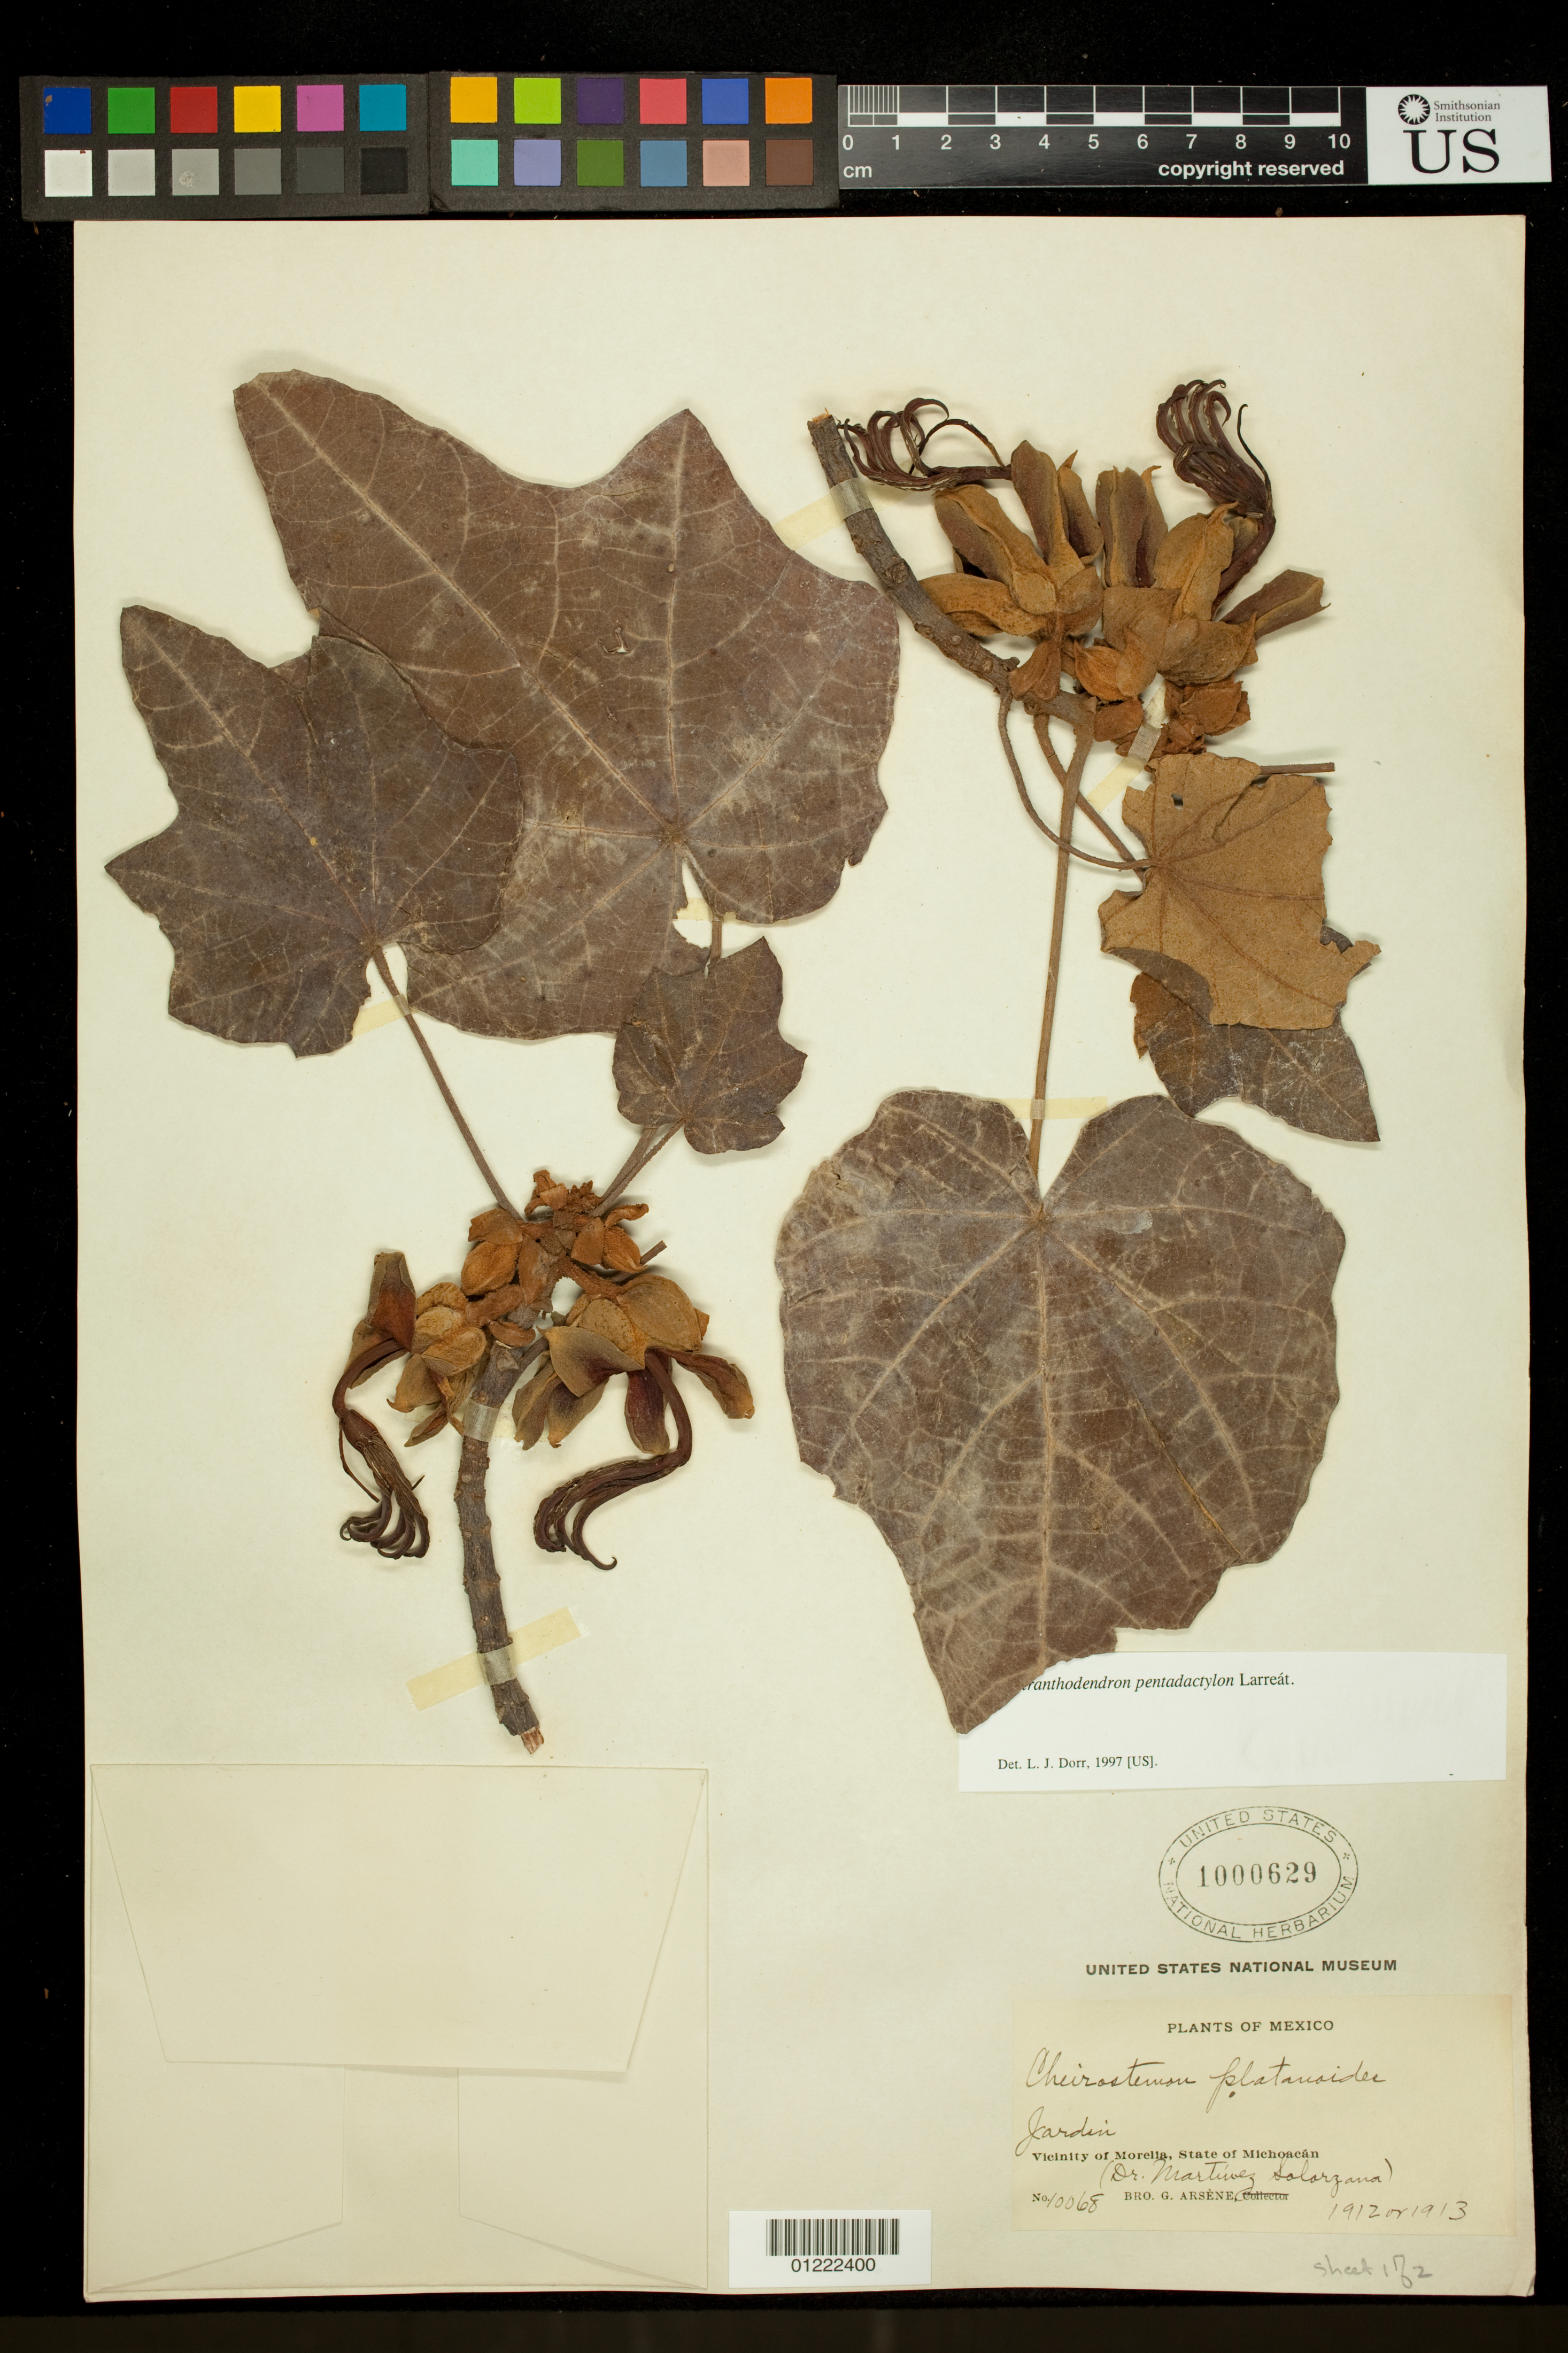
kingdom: Plantae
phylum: Tracheophyta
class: Magnoliopsida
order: Malvales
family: Malvaceae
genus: Chiranthodendron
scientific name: Chiranthodendron pentadactylon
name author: Larreat.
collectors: M. Solorzana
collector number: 10068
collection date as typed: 1912/1913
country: Mexico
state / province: Michoacán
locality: Jardin, Vicinity of Morelia, State of Michoacan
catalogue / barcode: US 1000629